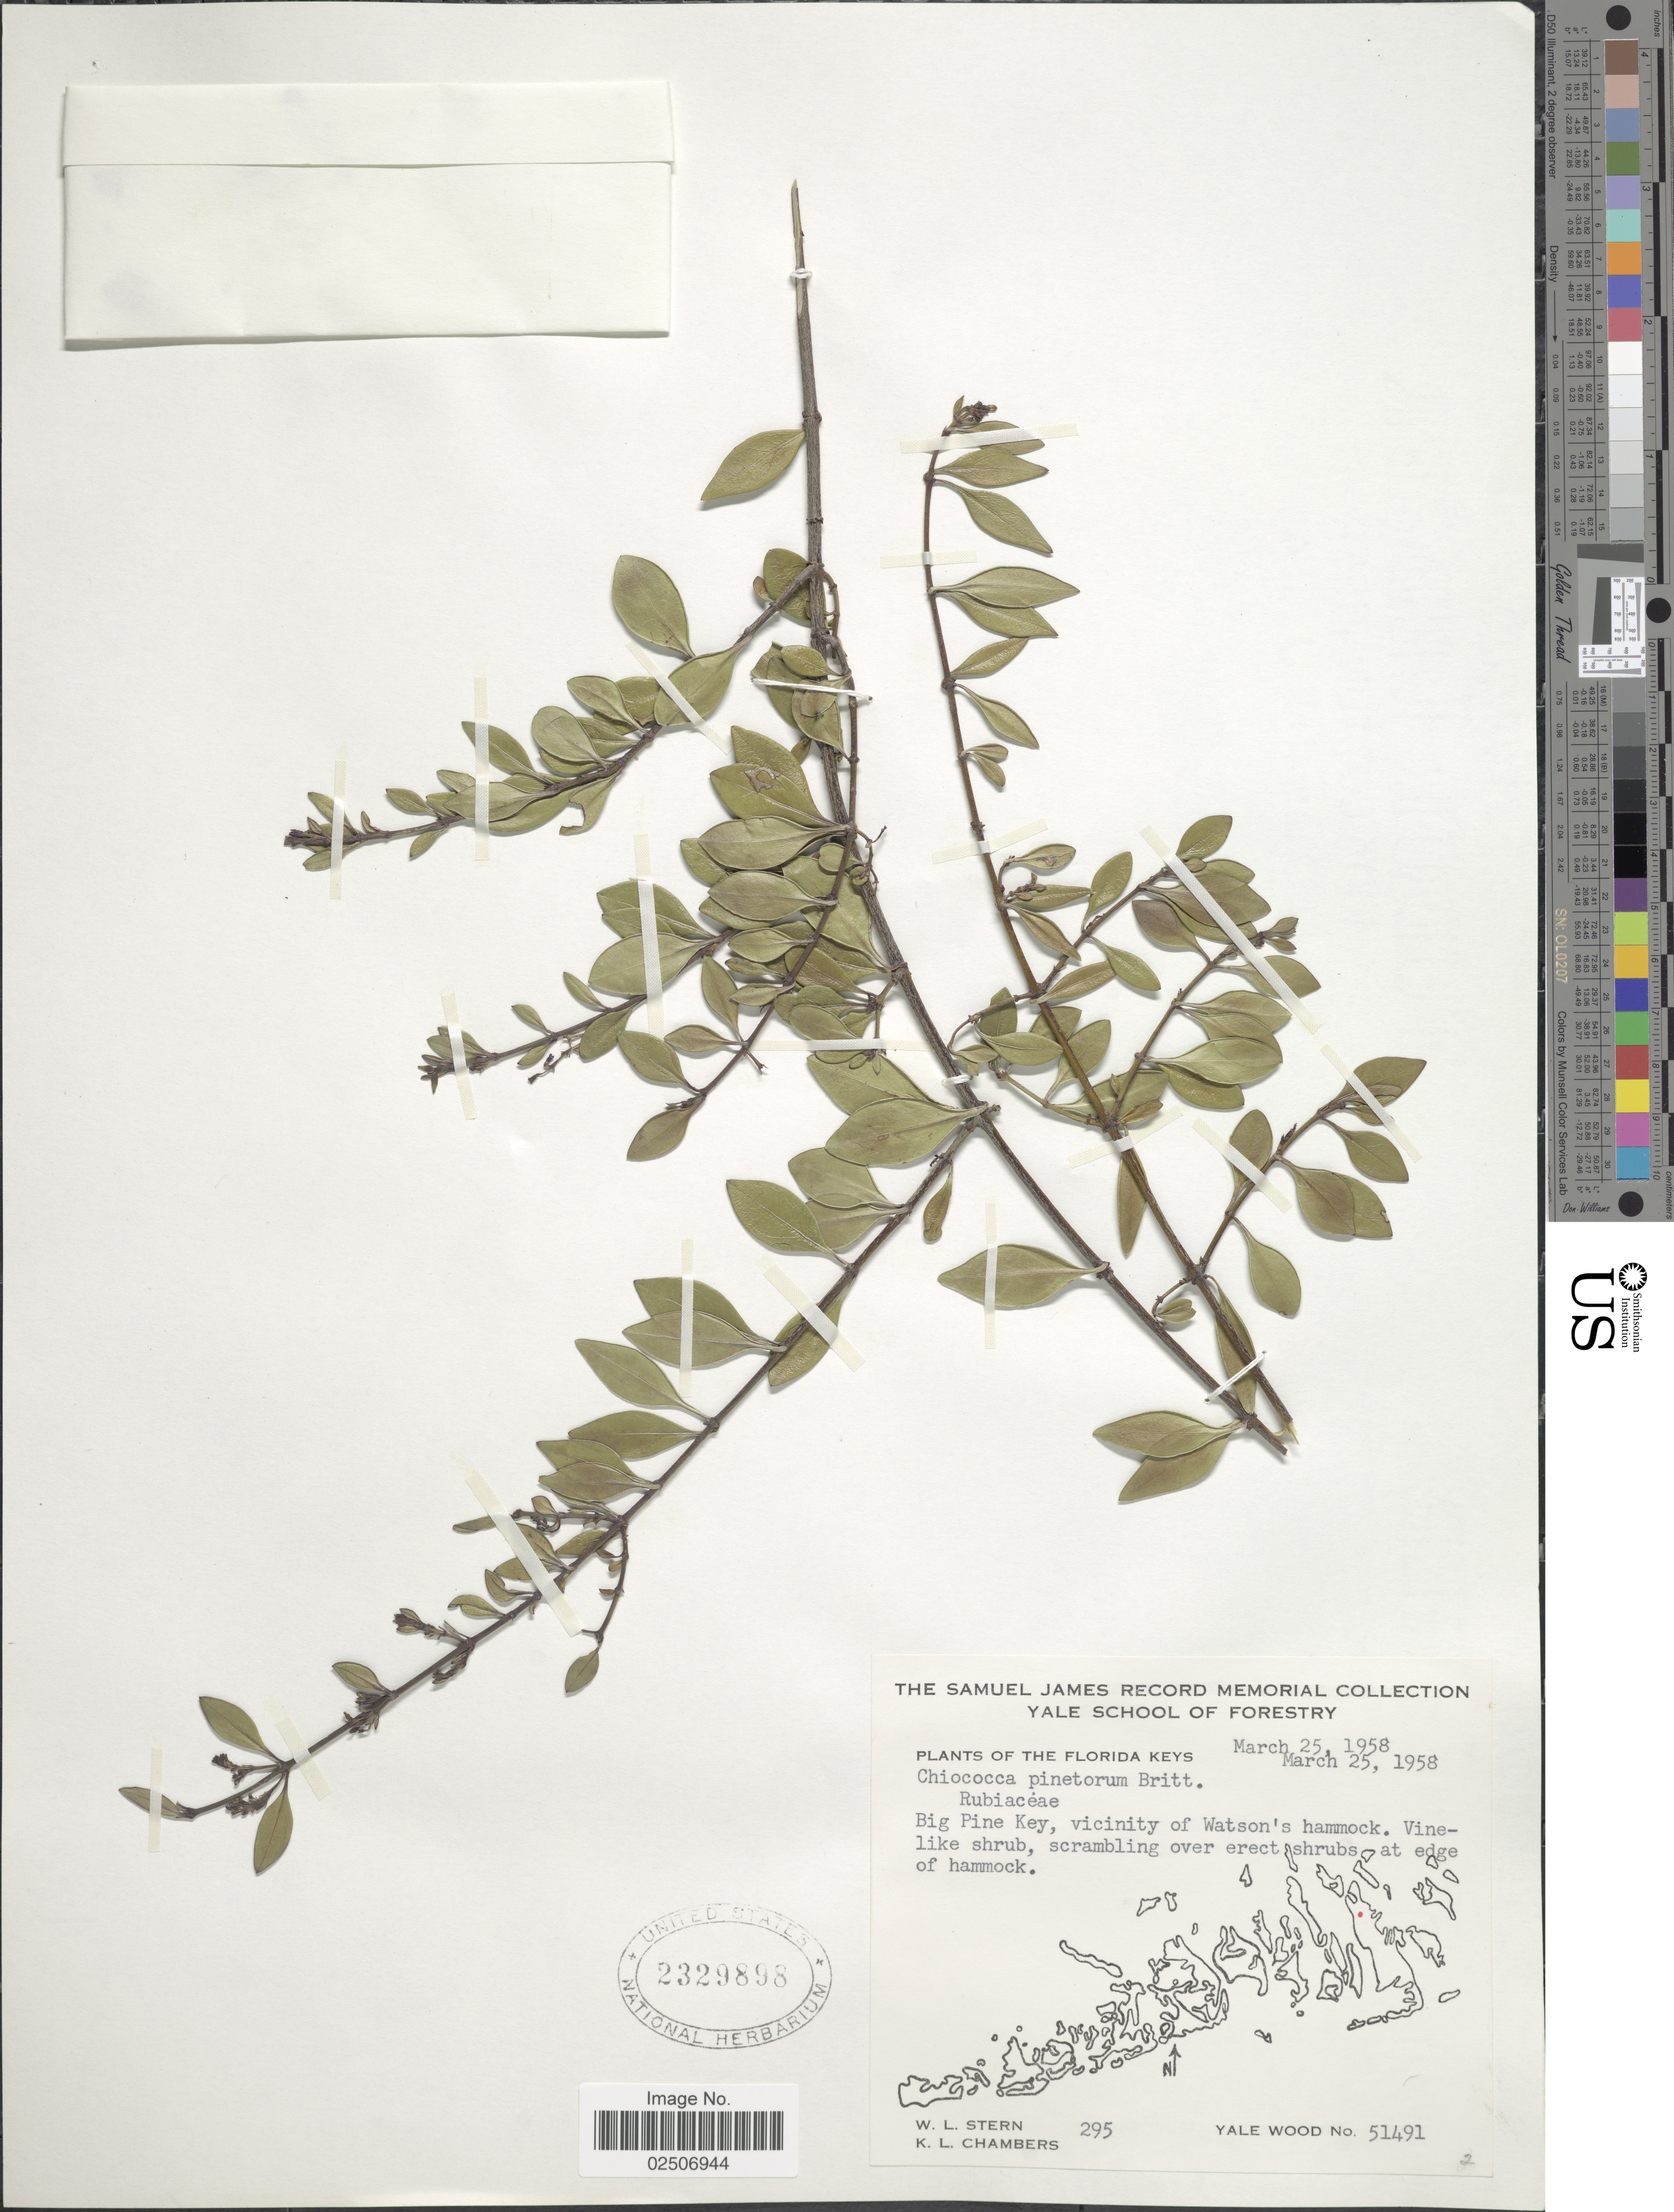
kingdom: Plantae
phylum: Tracheophyta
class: Magnoliopsida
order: Gentianales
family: Rubiaceae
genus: Chiococca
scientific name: Chiococca pinetorum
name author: Britton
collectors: W. L. Stern & K. Chambers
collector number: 295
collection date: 1958-03-25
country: United States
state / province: Florida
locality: Florida Keys, Big Pine Key, vicinity of Watson's hammock, at edge of hammock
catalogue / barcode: US 2329898